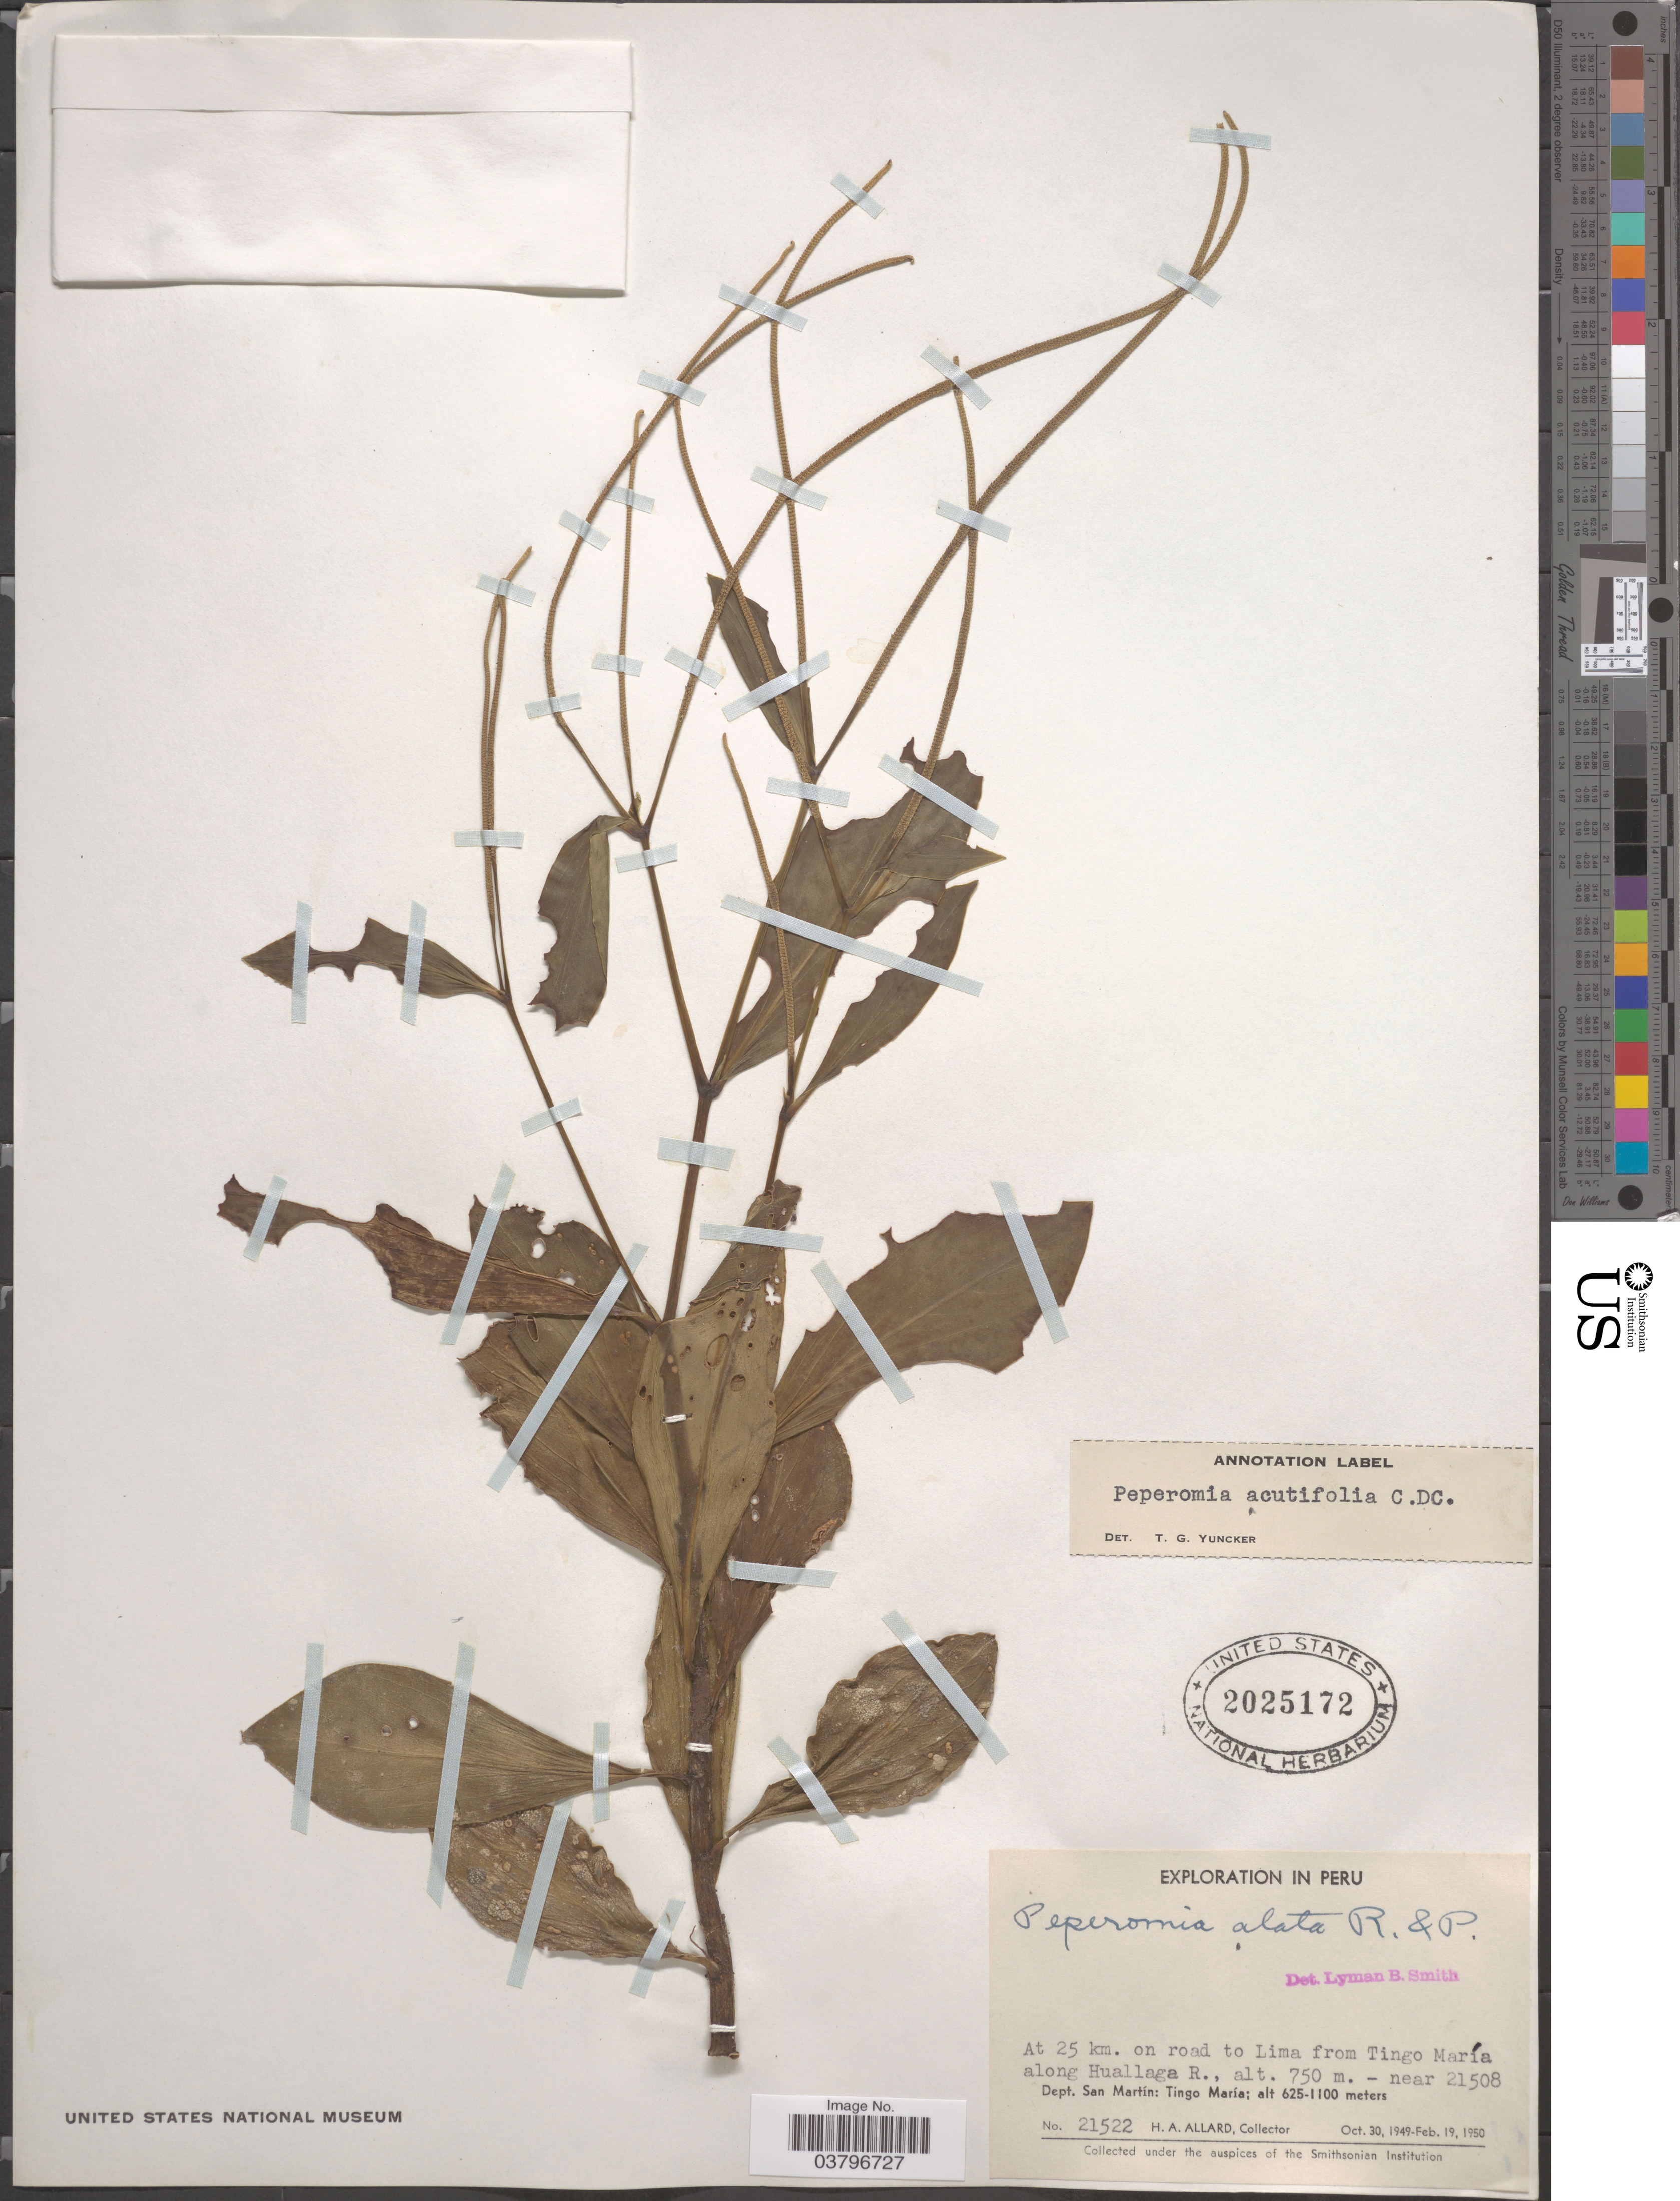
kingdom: Plantae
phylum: Tracheophyta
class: Magnoliopsida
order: Piperales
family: Piperaceae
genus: Peperomia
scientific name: Peperomia acutifolia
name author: C. DC.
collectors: H. A. Allard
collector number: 21522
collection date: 1949-10-30/1950-02-19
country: Peru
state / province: San Martín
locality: At 25 km. on road to Lima from Tingo María along Huallaga R. Dept. San Martín: Tingo María.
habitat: on road along river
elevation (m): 750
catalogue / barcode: US 2025172